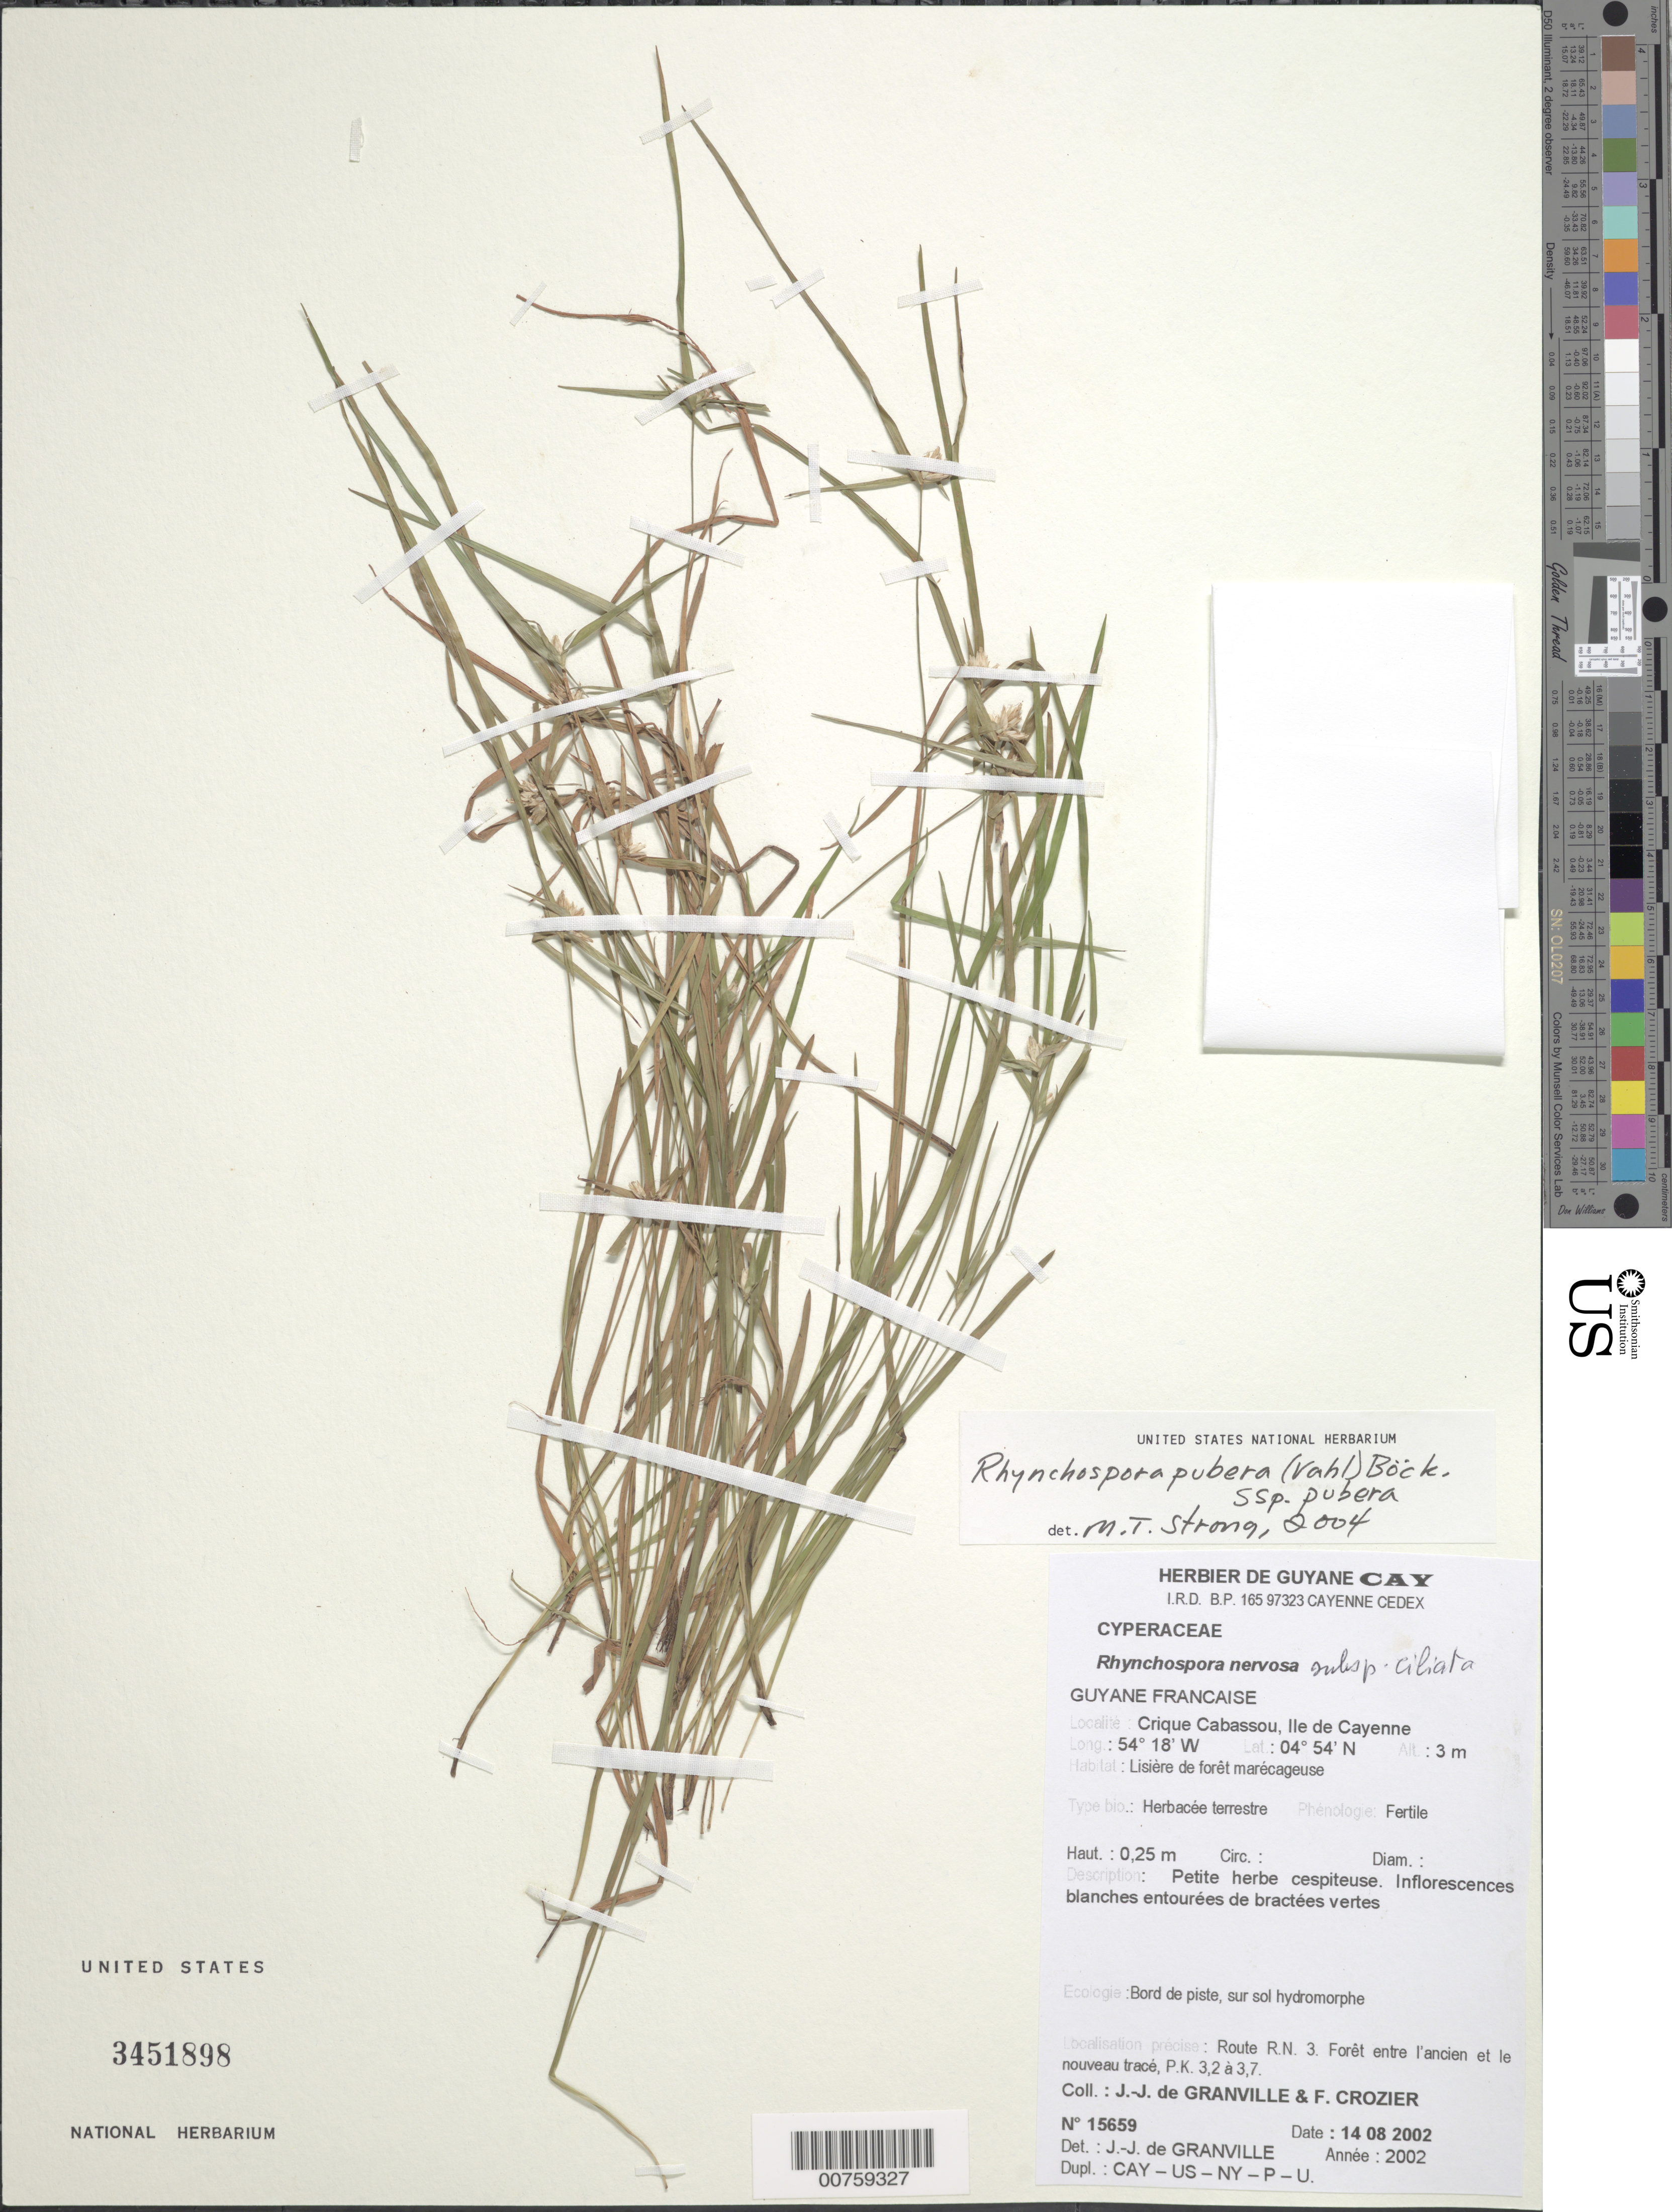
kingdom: Plantae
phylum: Tracheophyta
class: Liliopsida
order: Poales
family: Cyperaceae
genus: Rhynchospora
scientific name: Rhynchospora pubera subsp. pubera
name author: (Vahl) Boeckeler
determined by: Strong, M. T., (US), Smithsonian Institution - National Museum of Natural History (UNITED STATES)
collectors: J.-J. de Granville & F. Crozier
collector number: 15659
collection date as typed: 14-Aug-02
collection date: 2002-08-14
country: French Guiana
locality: Crique Cabassou, Ile de Cayenne, Route R.N. 3, nouveau trace, PK 3.2-3.7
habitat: Lisière de forêt marécageuse; borde de piste, sur sol hydromorphe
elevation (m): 3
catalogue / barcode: US 3451898